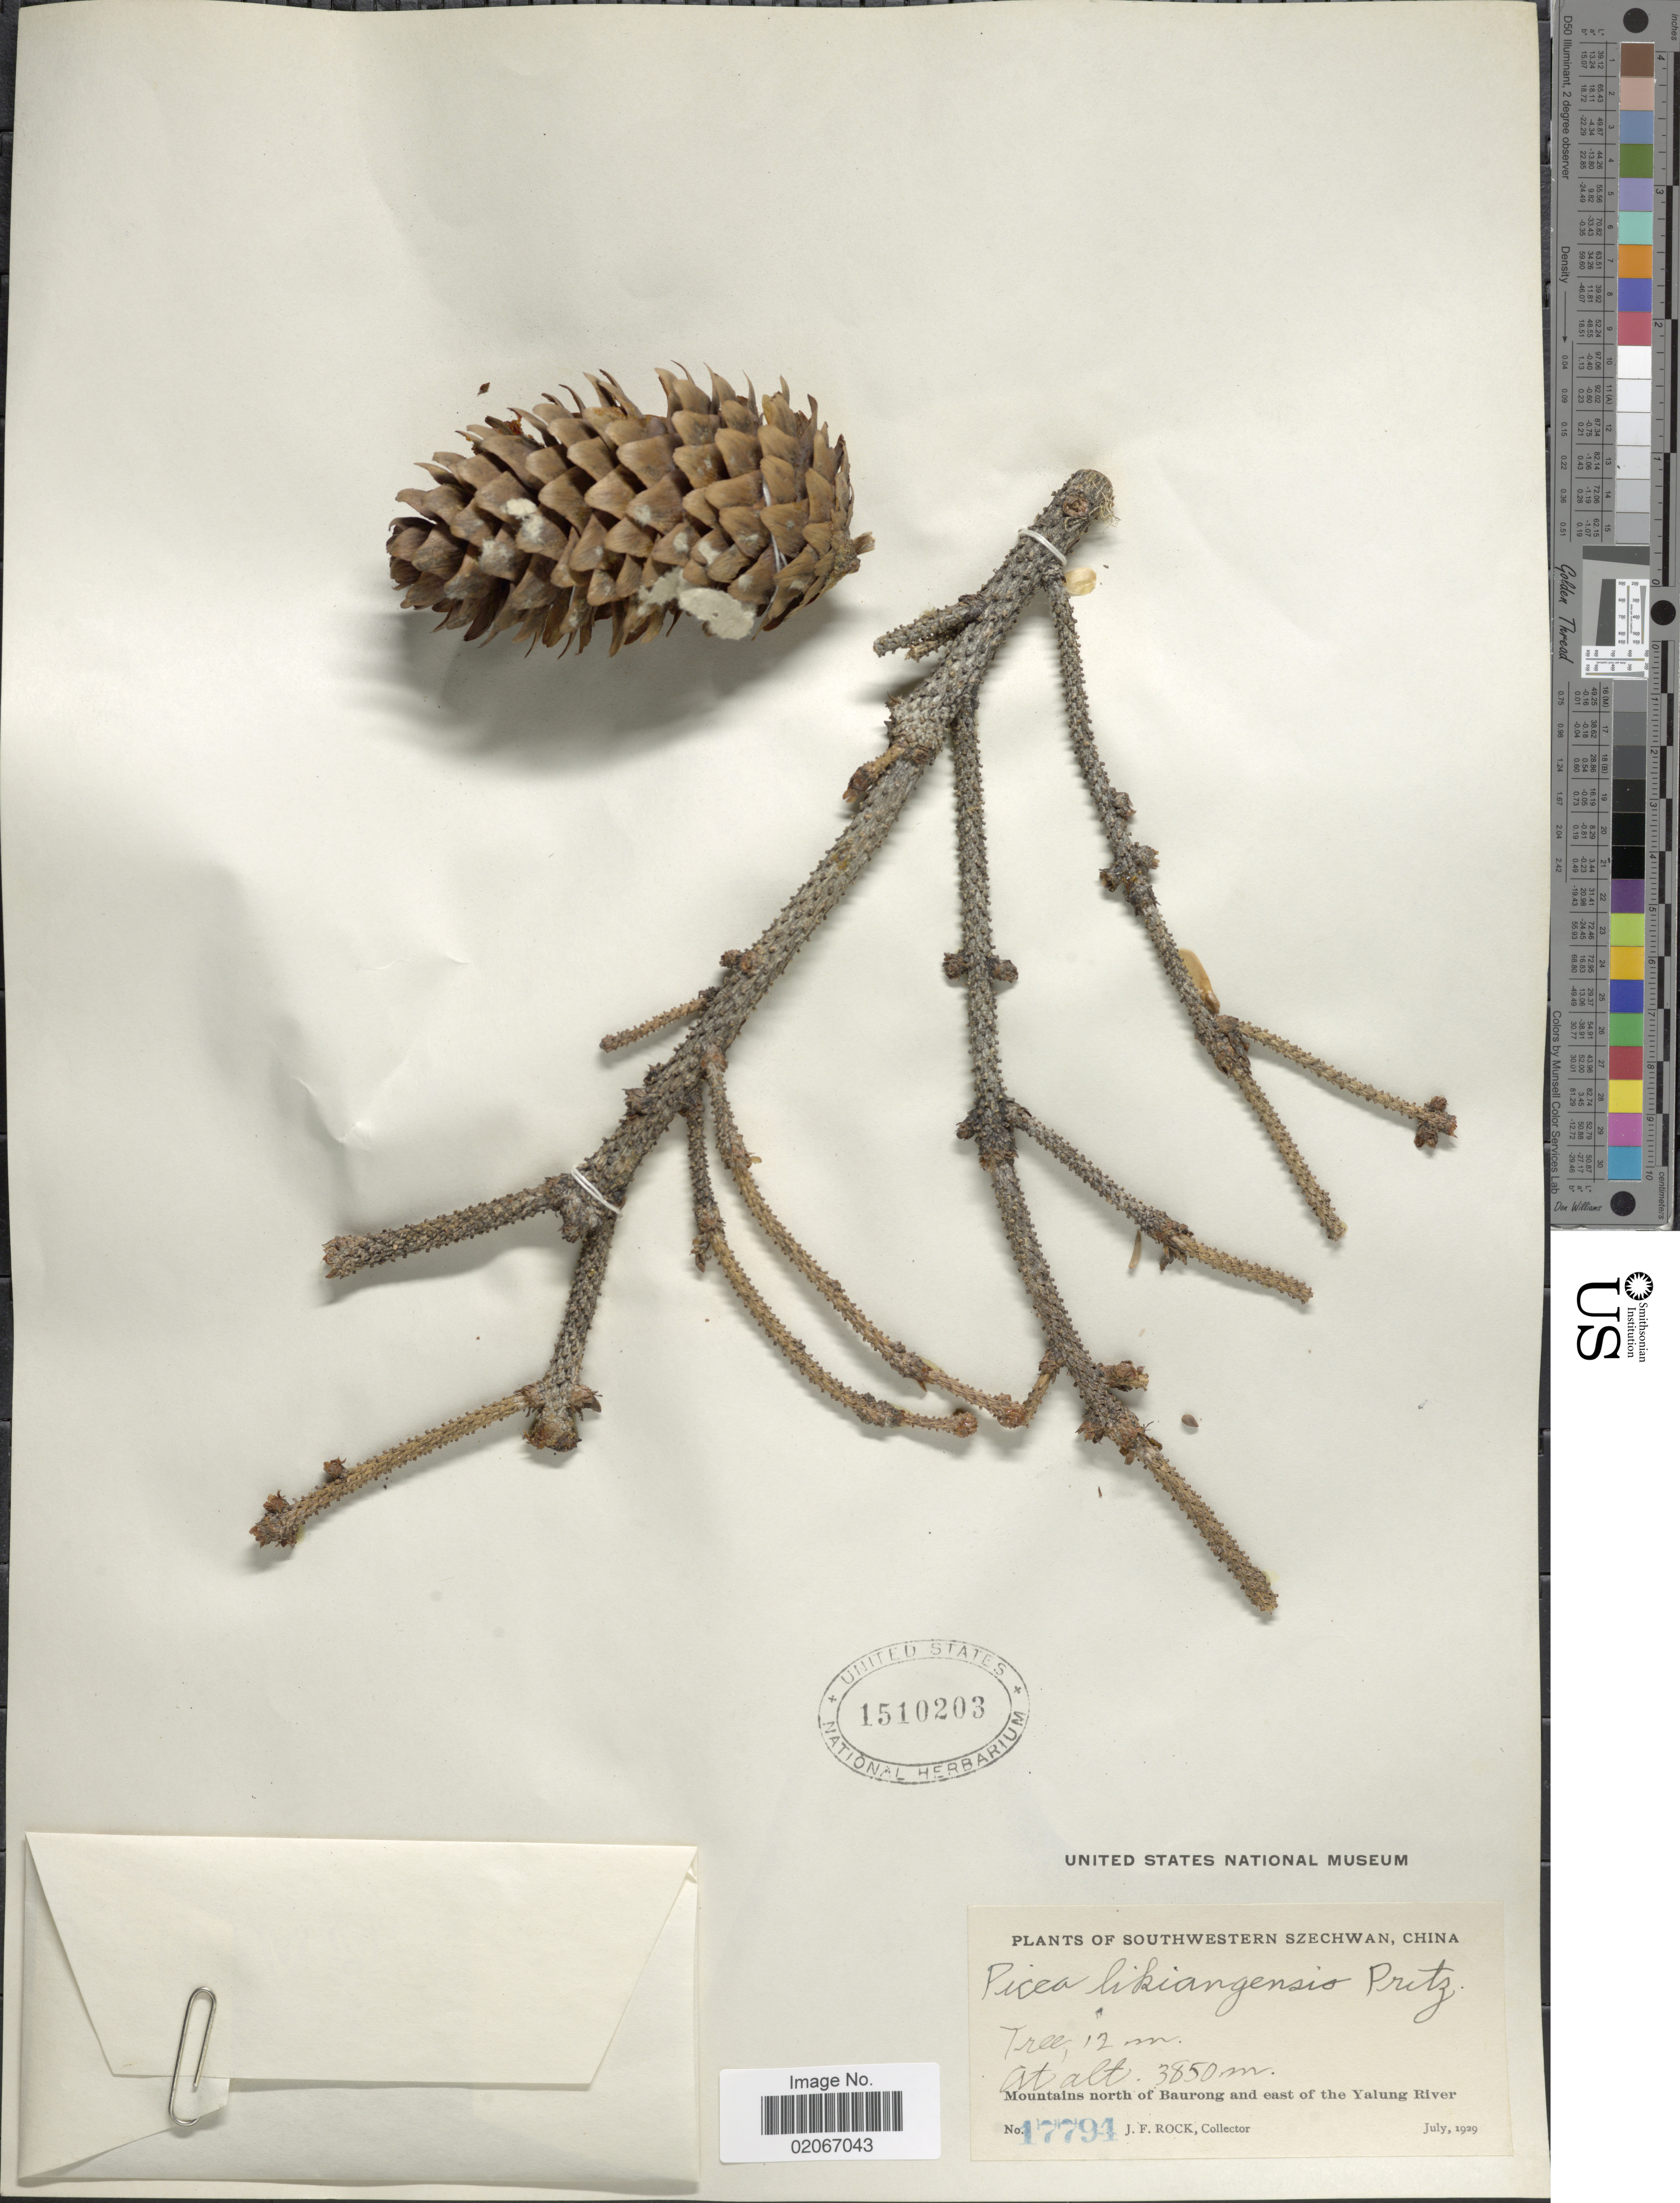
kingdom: Plantae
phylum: Tracheophyta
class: Pinopsida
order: Pinales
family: Pinaceae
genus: Picea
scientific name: Picea likiangensis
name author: (Franch.) E. Pritz.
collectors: J. Rock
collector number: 17794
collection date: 1929-07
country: China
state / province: Sichuan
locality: Southwestern Szechwan. Mountains north of Baurong and east of the Yalung River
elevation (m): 2850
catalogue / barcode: US 1510203